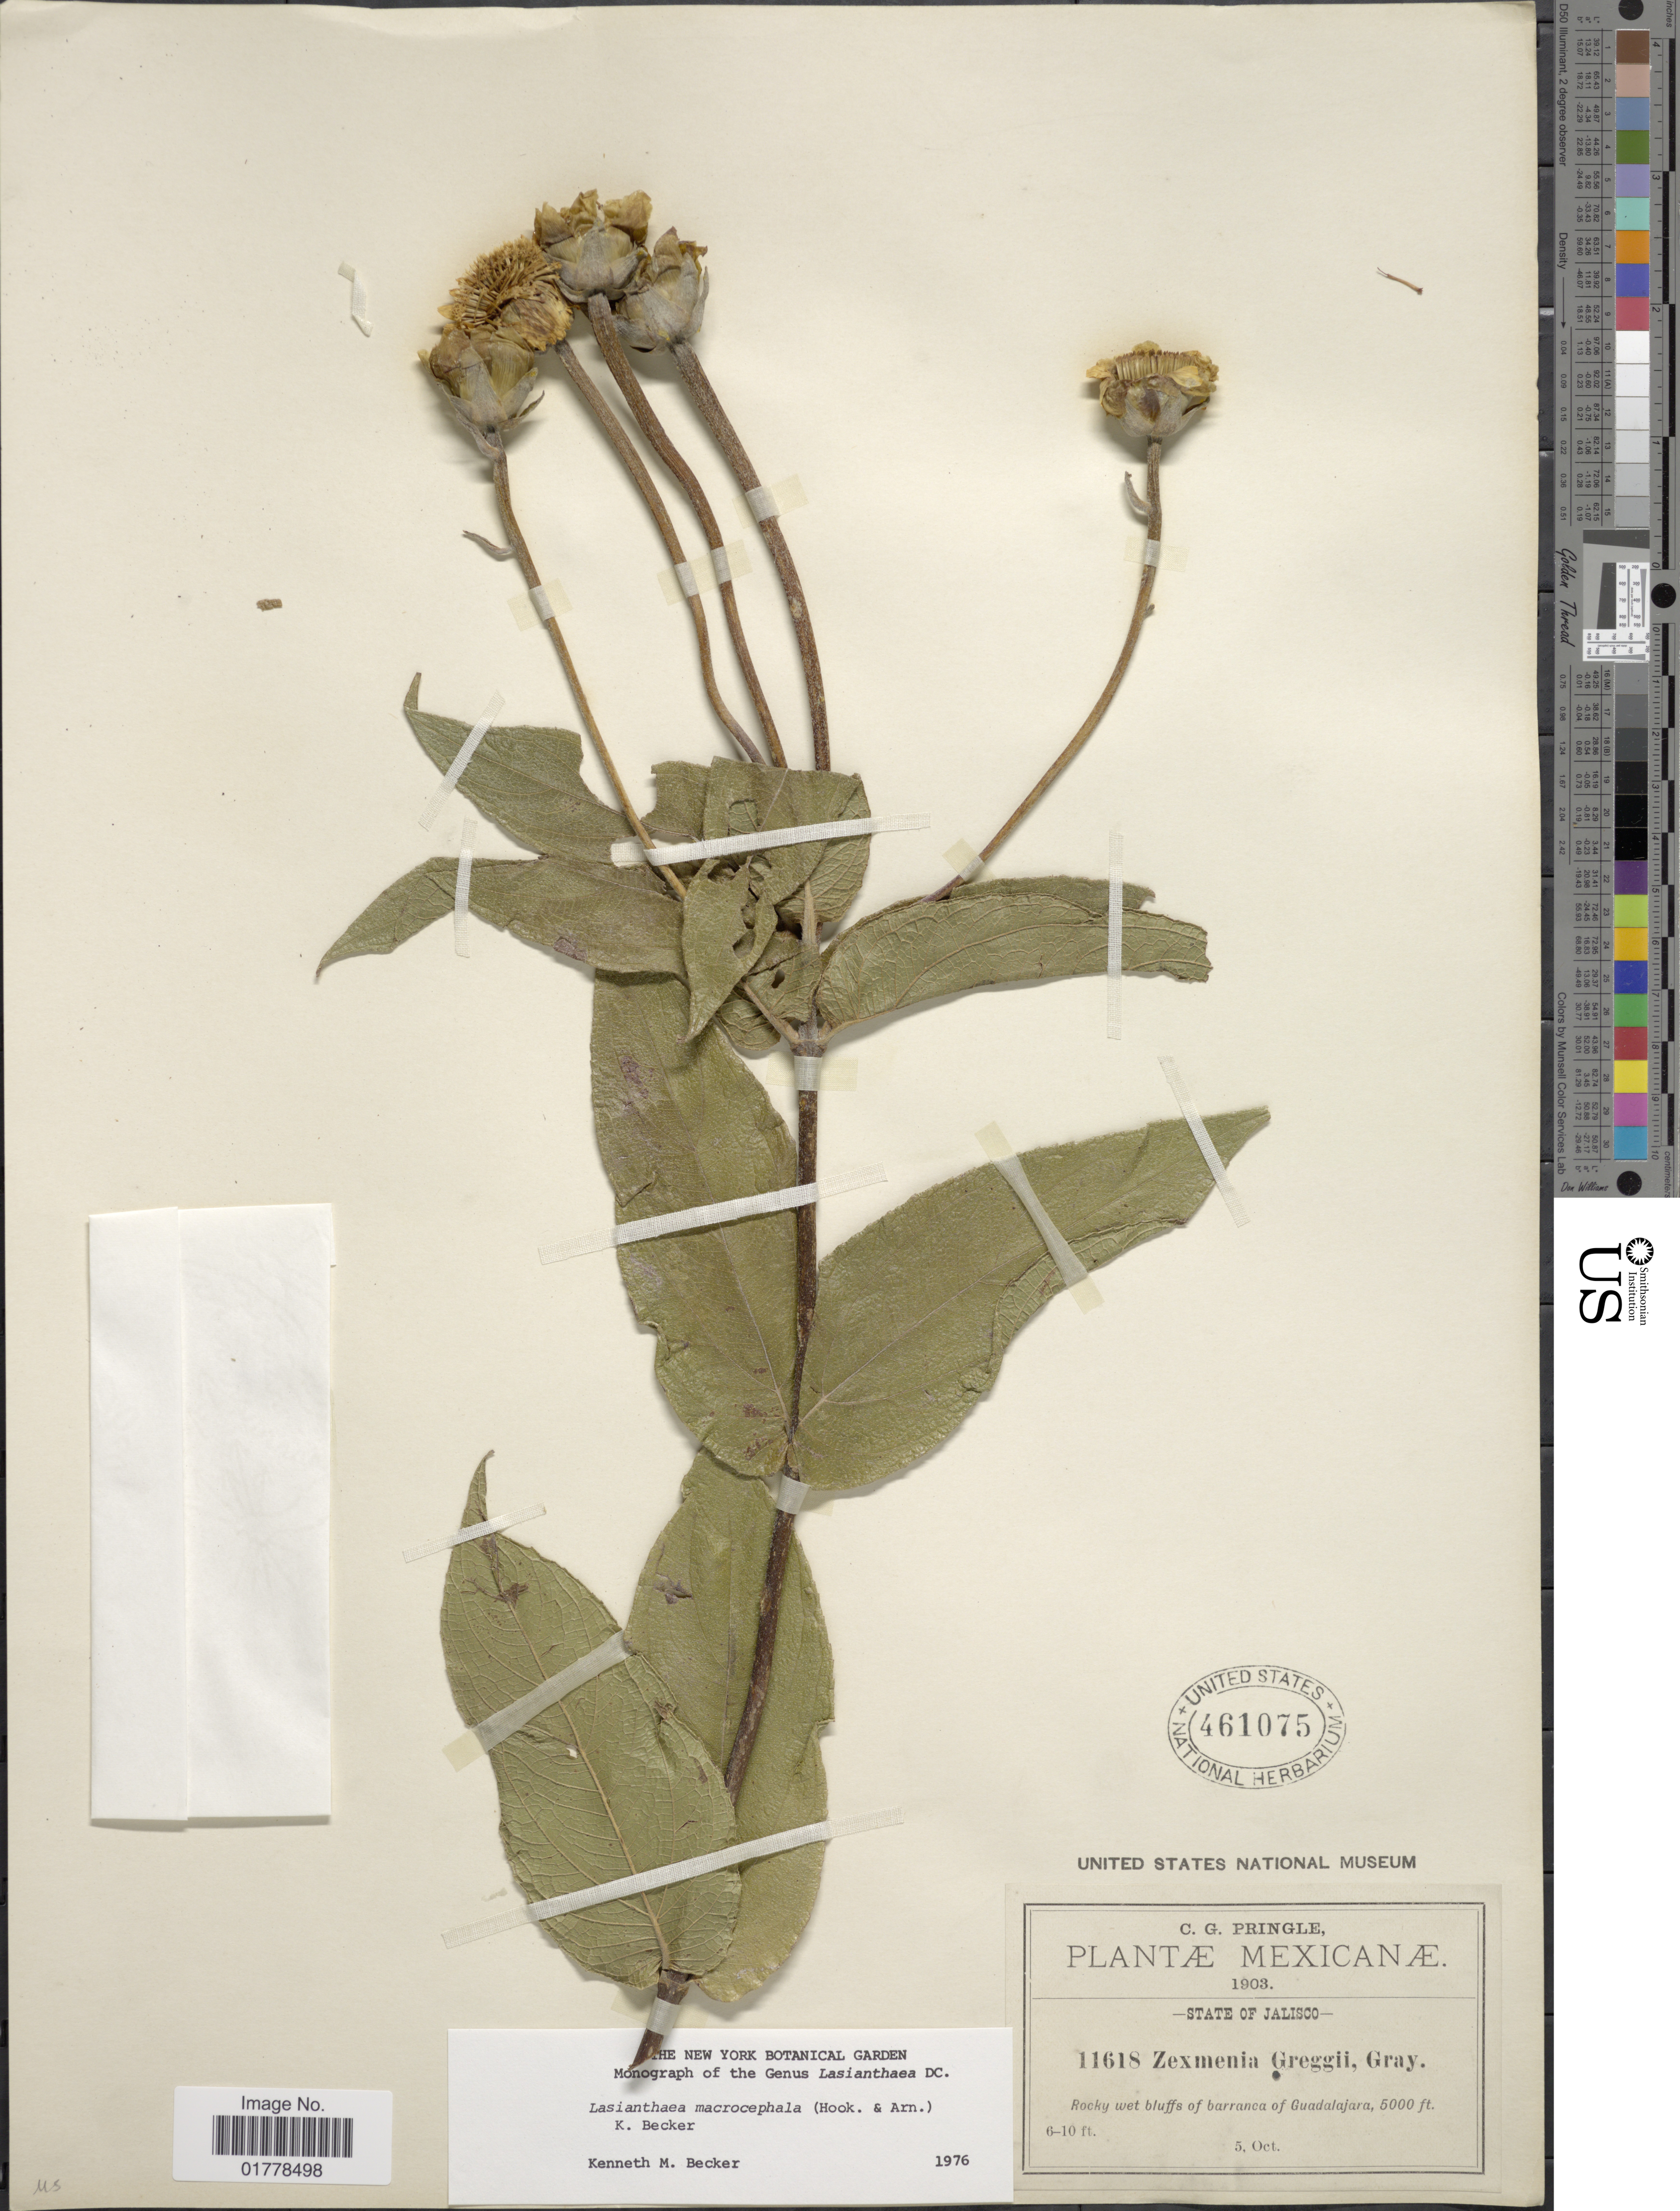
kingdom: Plantae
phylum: Tracheophyta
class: Magnoliopsida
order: Asterales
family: Asteraceae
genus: Lasianthaea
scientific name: Lasianthaea macrocephala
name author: (Hook. & Arn.) K.M. Becker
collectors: C. G. Pringle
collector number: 11618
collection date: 1903-10-05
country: Mexico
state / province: Jalisco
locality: State of Jalisco. Rocky wet bluffs of barranca of Guadalajara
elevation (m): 1524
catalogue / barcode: US 461075